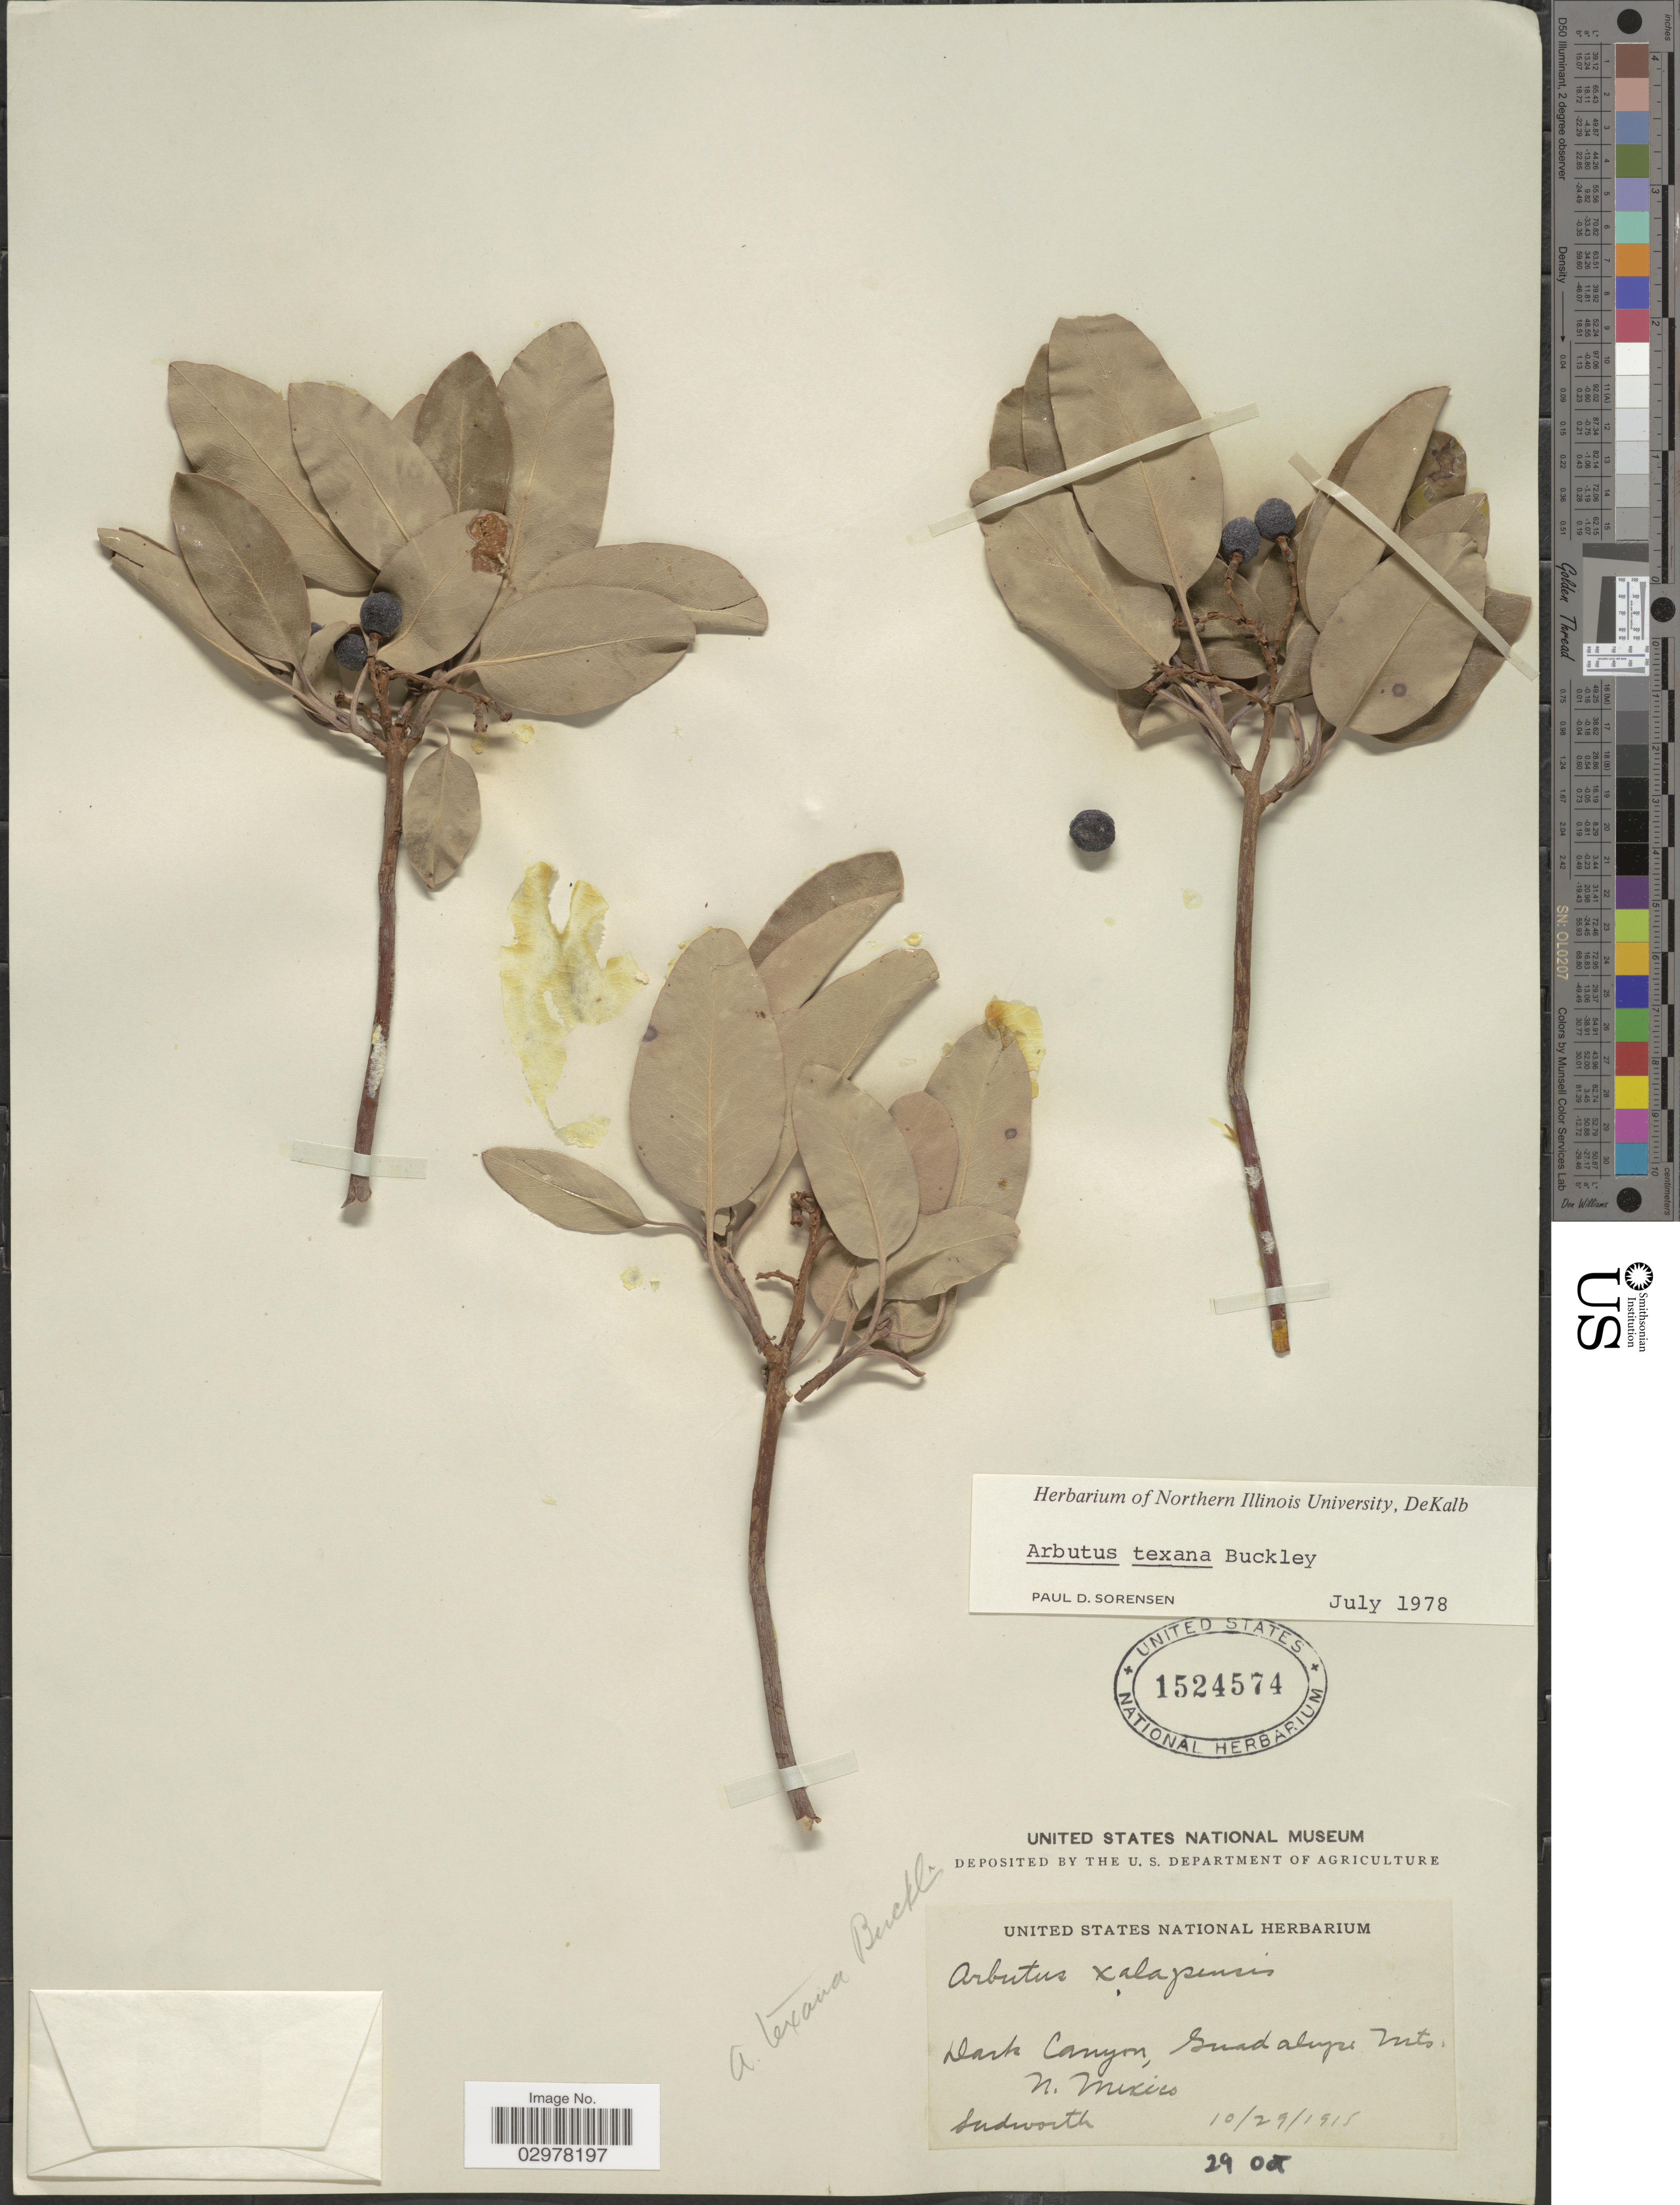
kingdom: Plantae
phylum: Tracheophyta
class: Magnoliopsida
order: Ericales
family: Ericaceae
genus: Arbutus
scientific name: Arbutus texana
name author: Buckley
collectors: Sudworth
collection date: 1915-10-29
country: United States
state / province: New Mexico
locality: Dark Canyon, Guadalupe Mts, N. Mexico.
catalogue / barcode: US 1524574